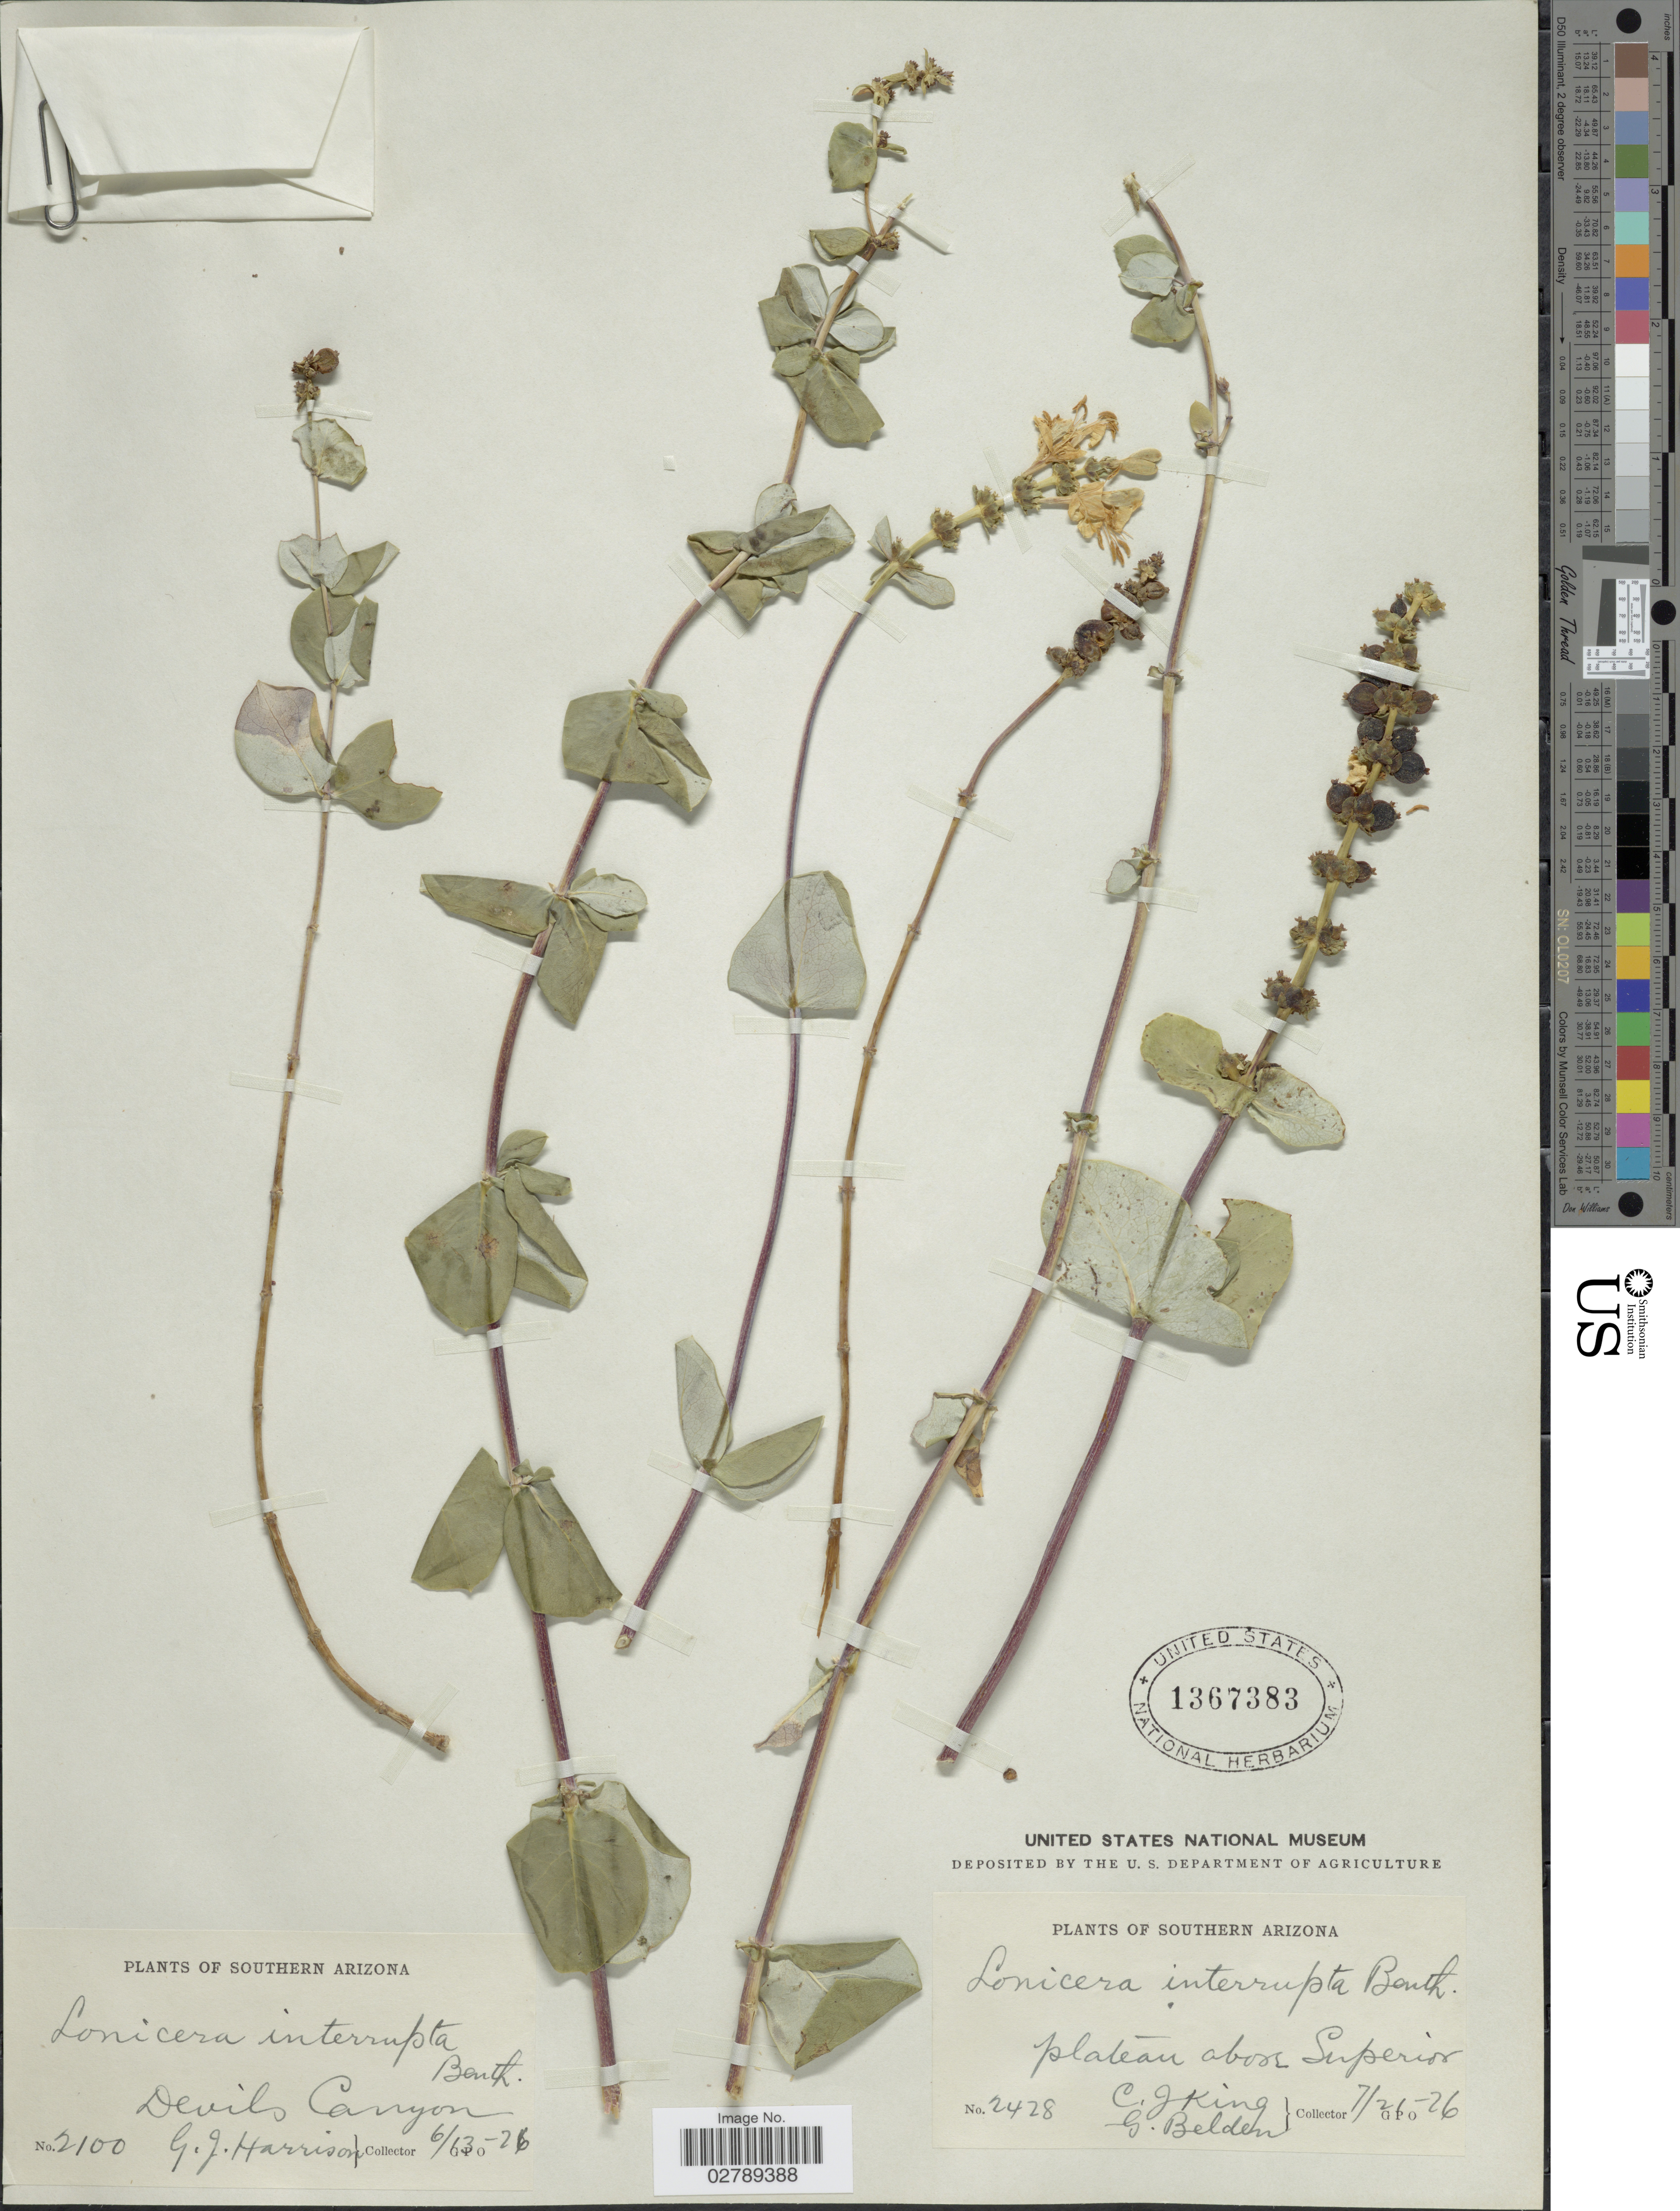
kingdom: Plantae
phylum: Tracheophyta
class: Magnoliopsida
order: Dipsacales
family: Caprifoliaceae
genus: Lonicera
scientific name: Lonicera interrupta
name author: Benth.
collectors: G. J. Harrison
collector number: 2100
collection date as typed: Transcribed d/m/y: 13/6/26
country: United States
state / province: Arizona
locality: Southern Arizona. Devils Canyon.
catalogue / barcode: US 1367383-2